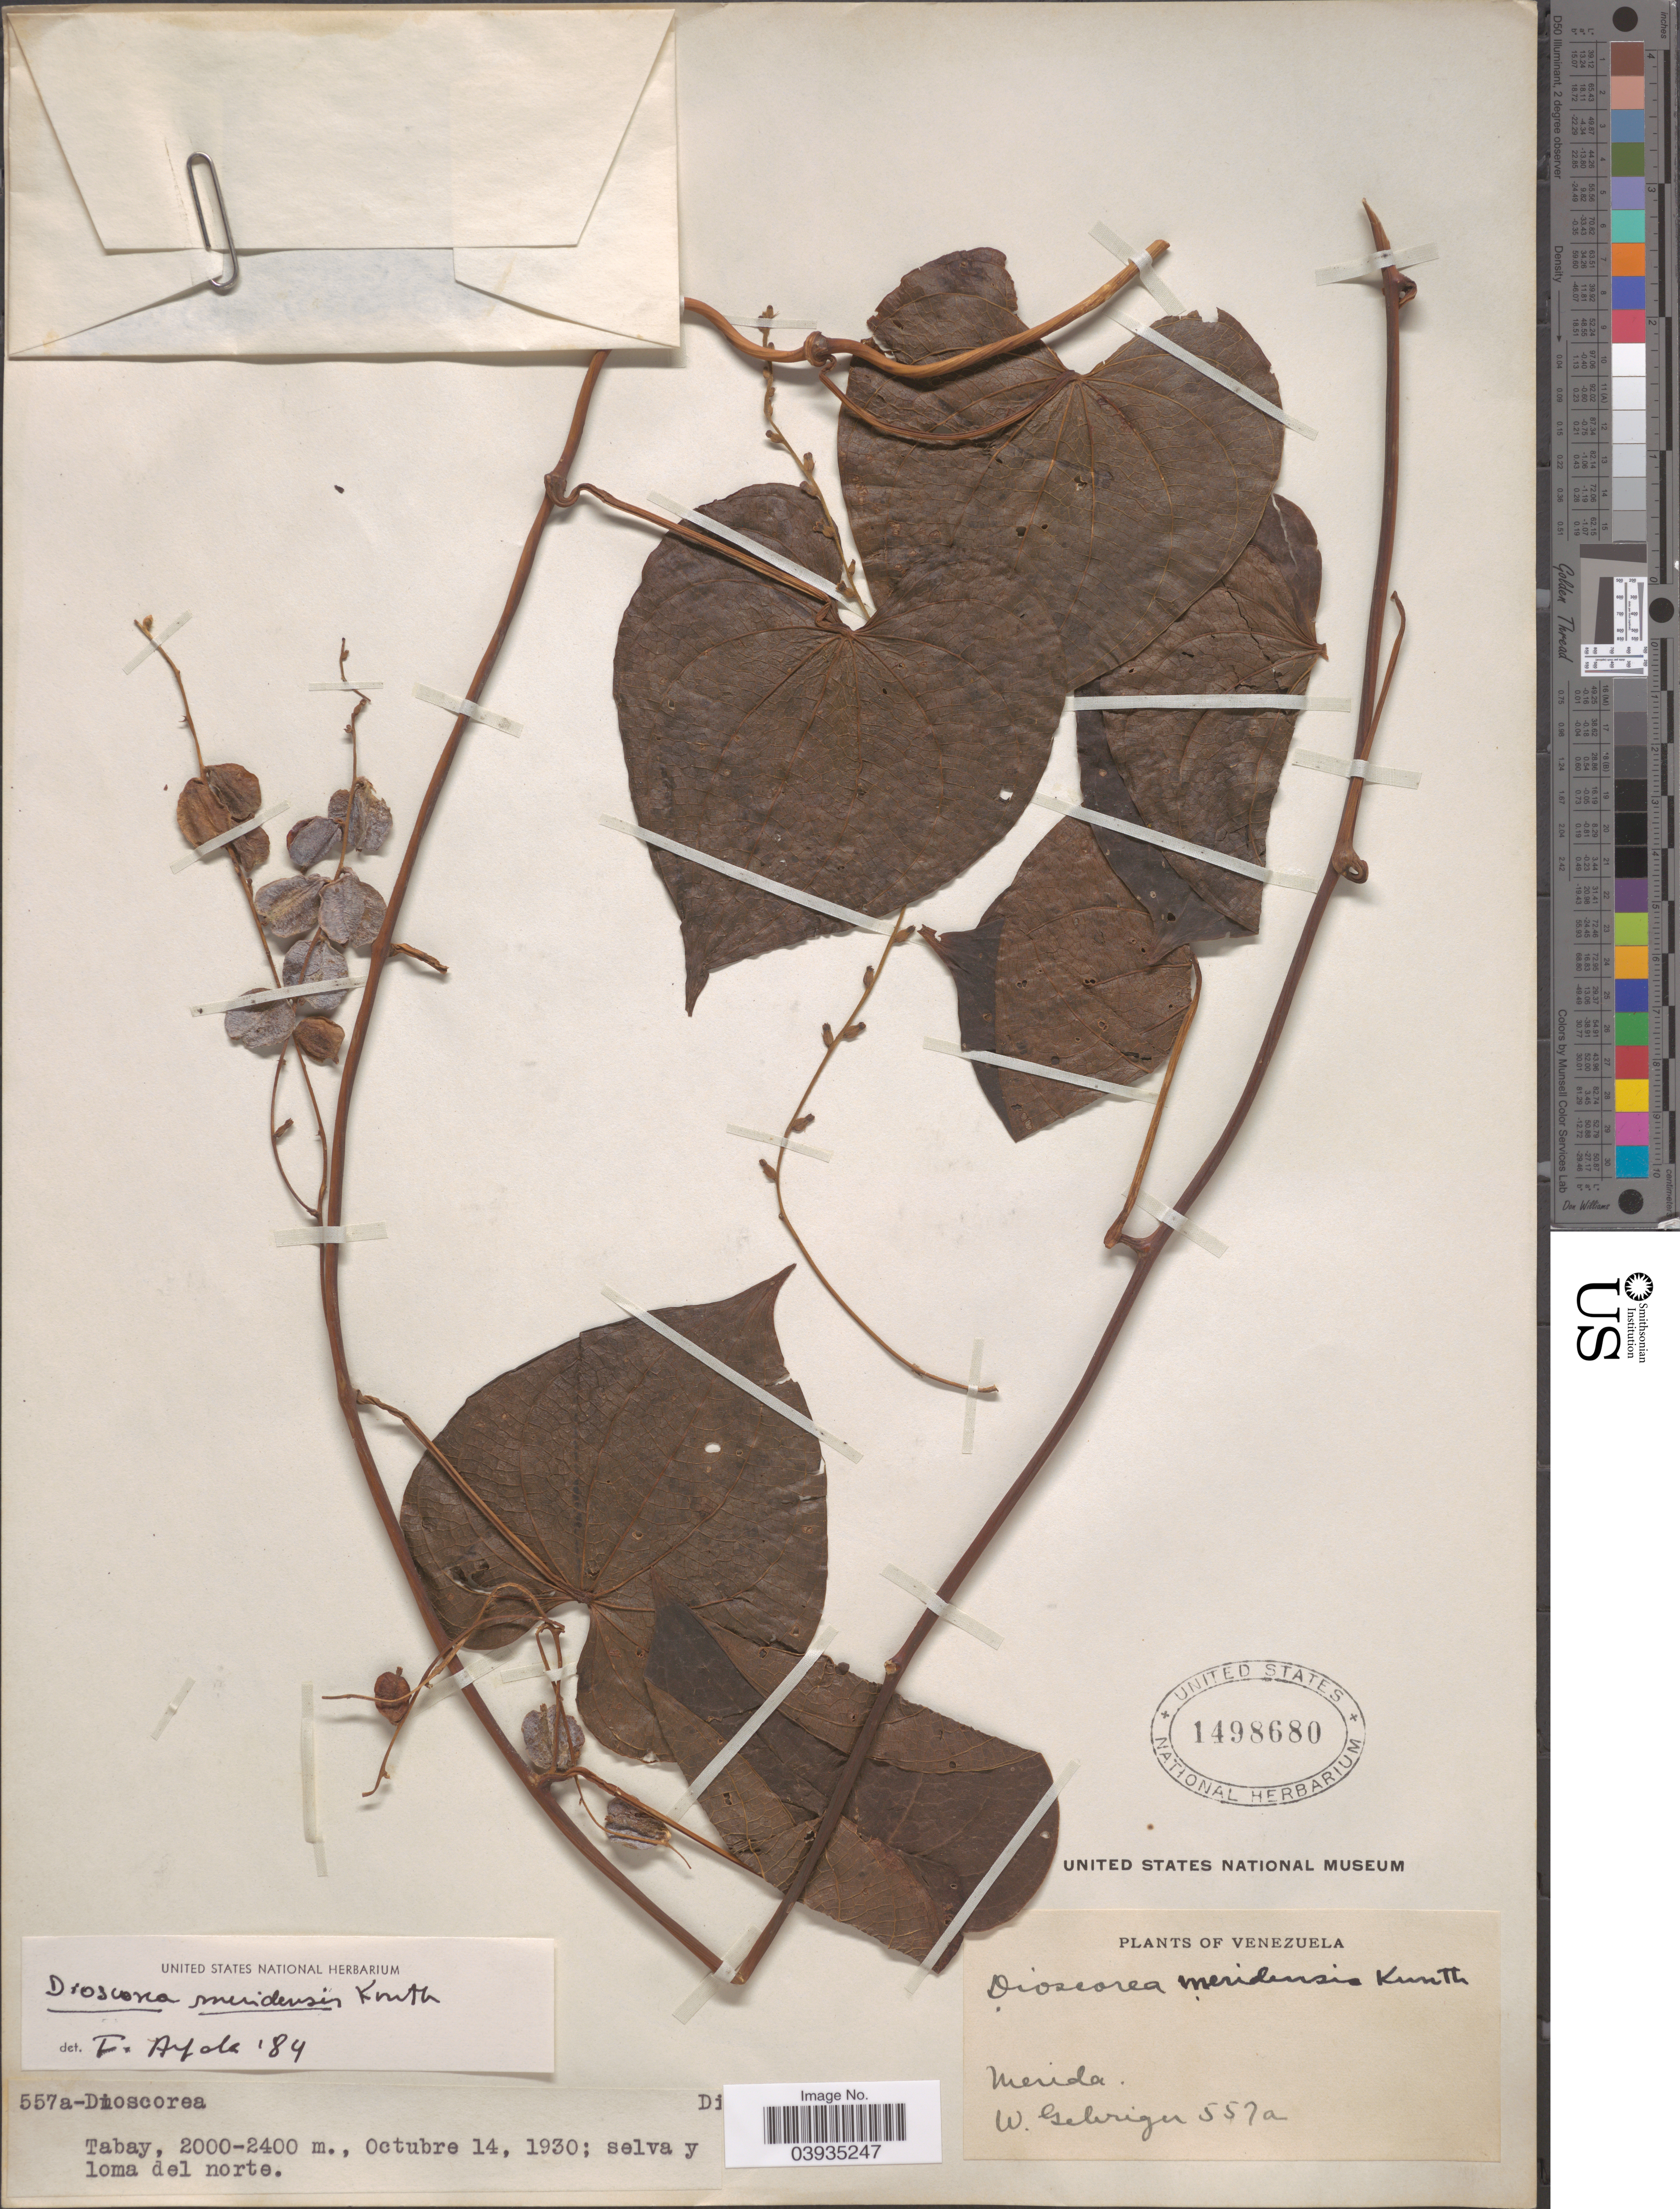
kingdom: Plantae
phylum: Tracheophyta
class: Liliopsida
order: Dioscoreales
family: Dioscoreaceae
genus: Dioscorea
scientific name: Dioscorea meridensis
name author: Kunth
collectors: W. Gehriger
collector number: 557a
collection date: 1930-10-14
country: Venezuela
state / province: Merida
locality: Tabay, selva y loma del norte.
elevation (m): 2000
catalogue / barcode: US 1498680